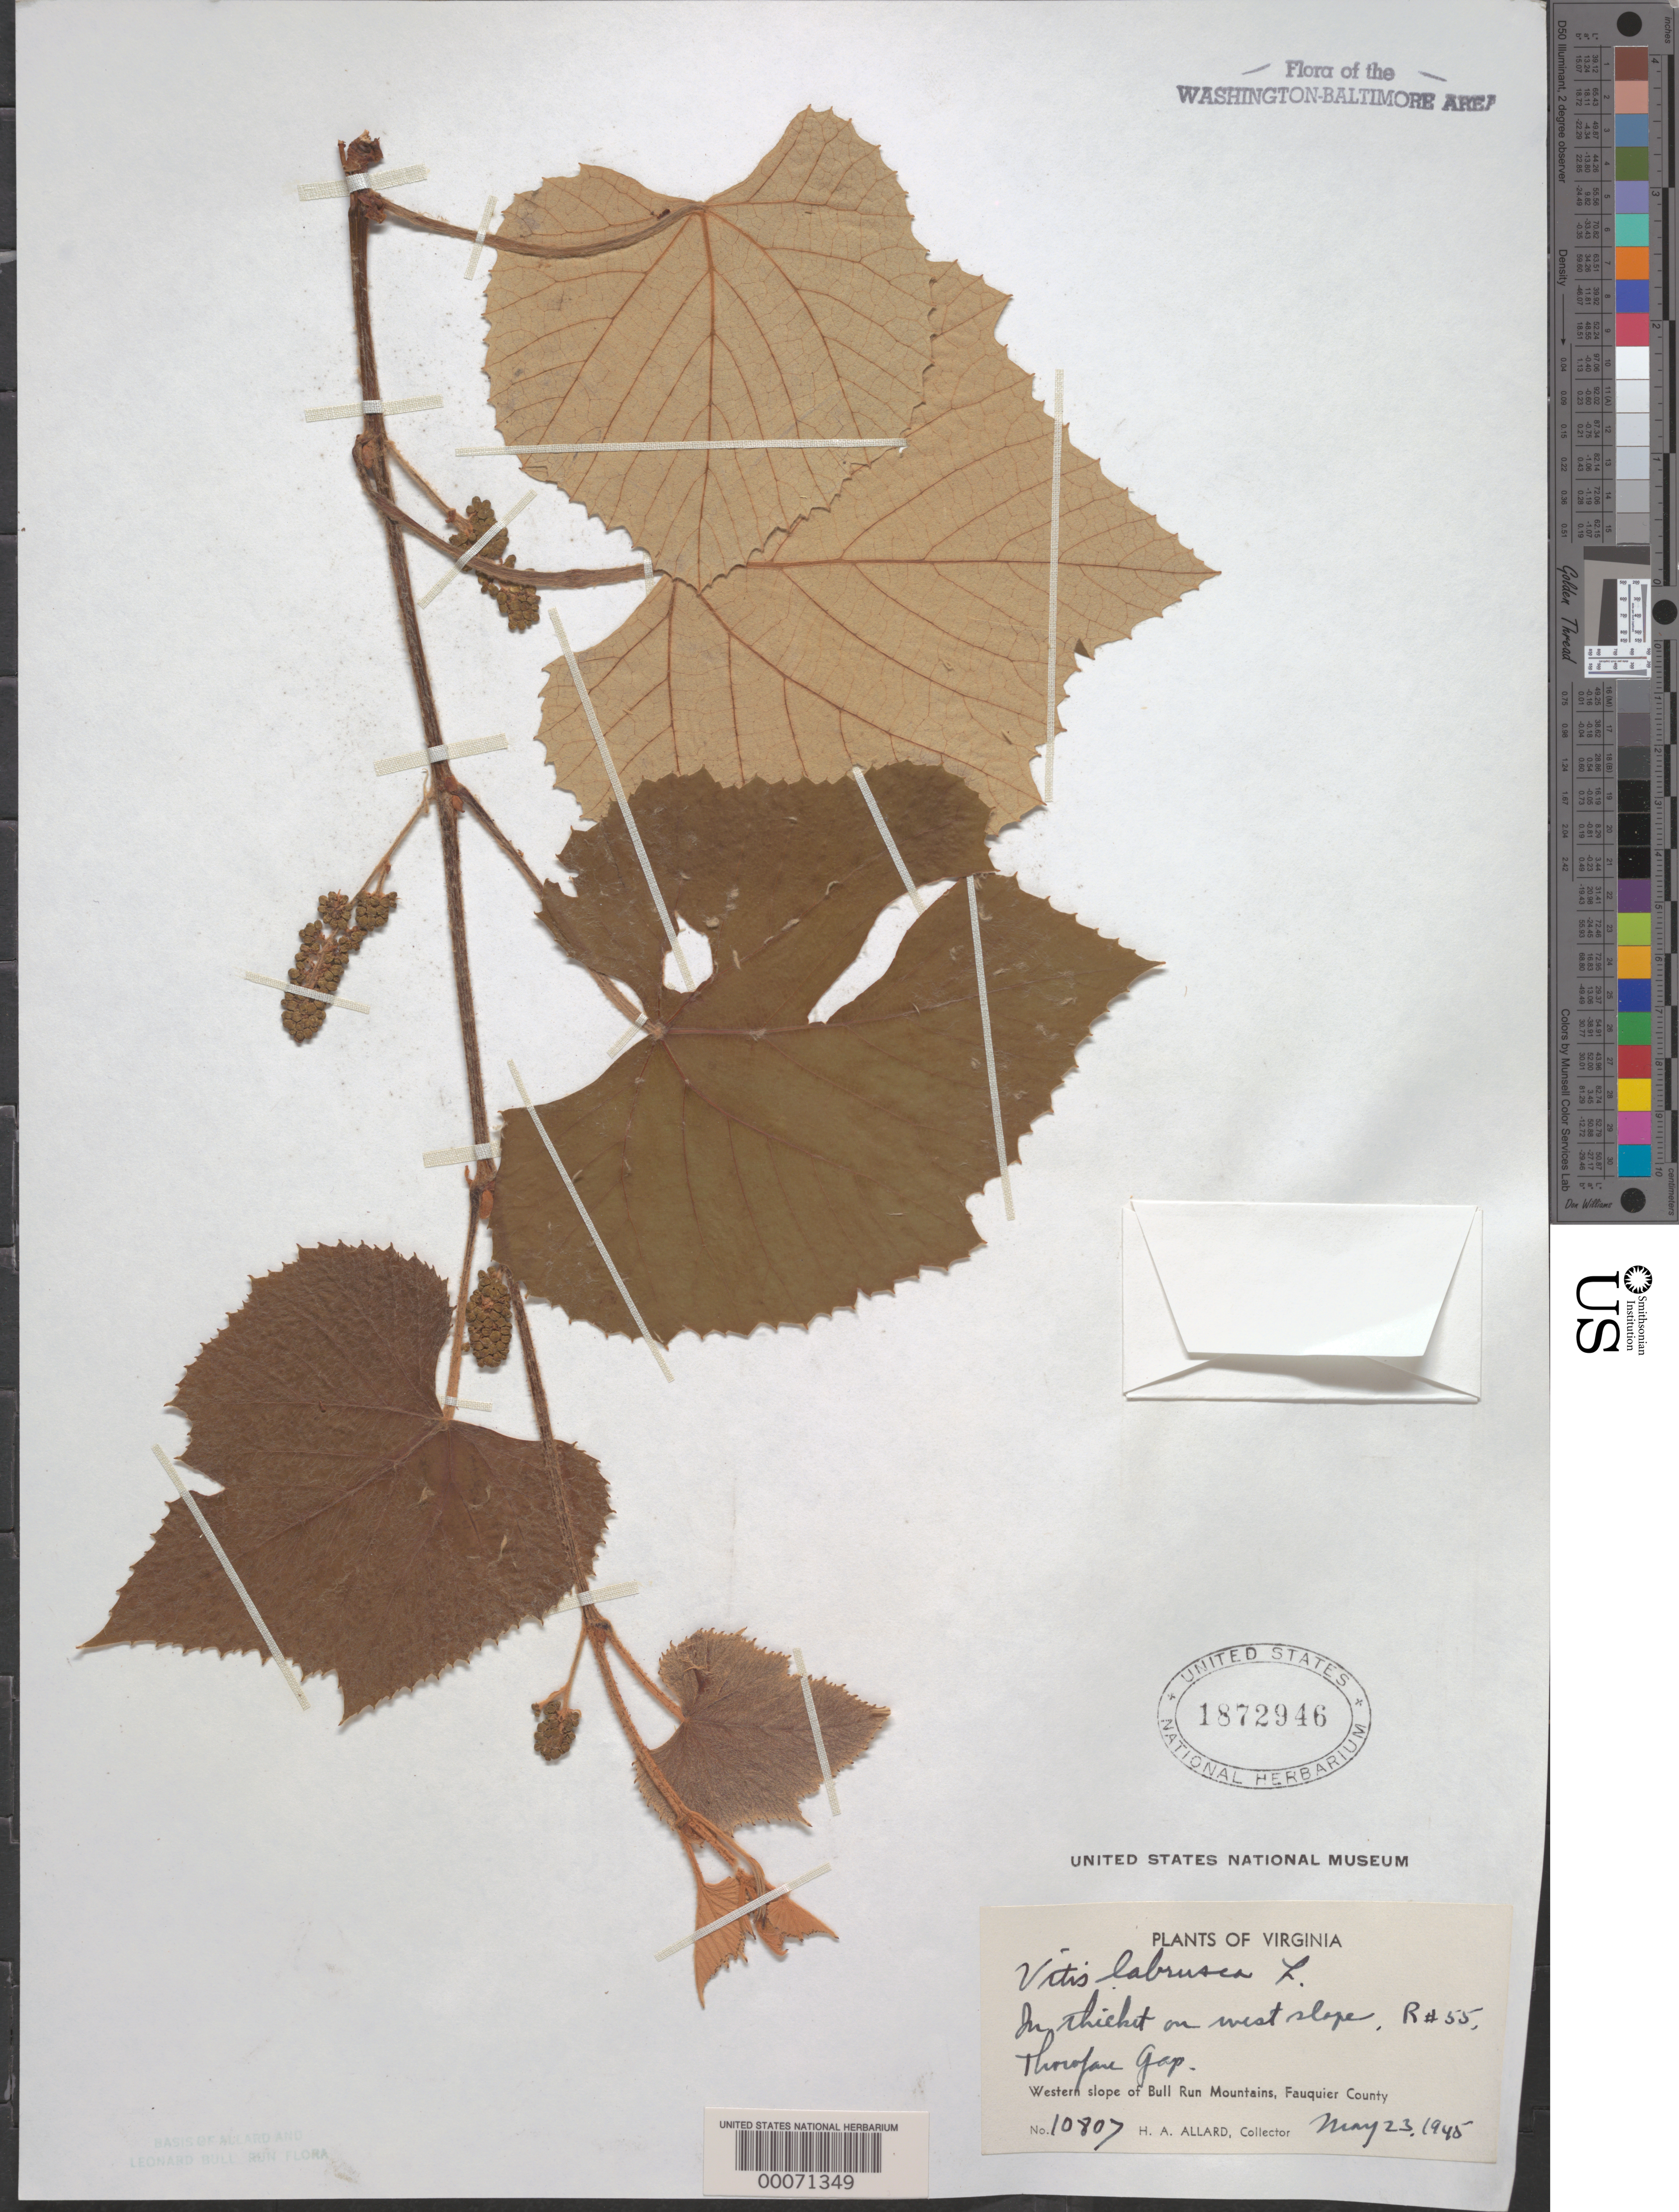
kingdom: Plantae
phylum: Tracheophyta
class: Magnoliopsida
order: Vitales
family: Vitaceae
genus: Vitis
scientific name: Vitis labrusca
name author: L.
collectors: H. A. Allard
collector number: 10807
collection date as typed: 23 May 1945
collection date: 1945-05-23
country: United States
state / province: Virginia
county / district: Fauquier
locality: Route 55, Thorofare Gap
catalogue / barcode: US 1872946